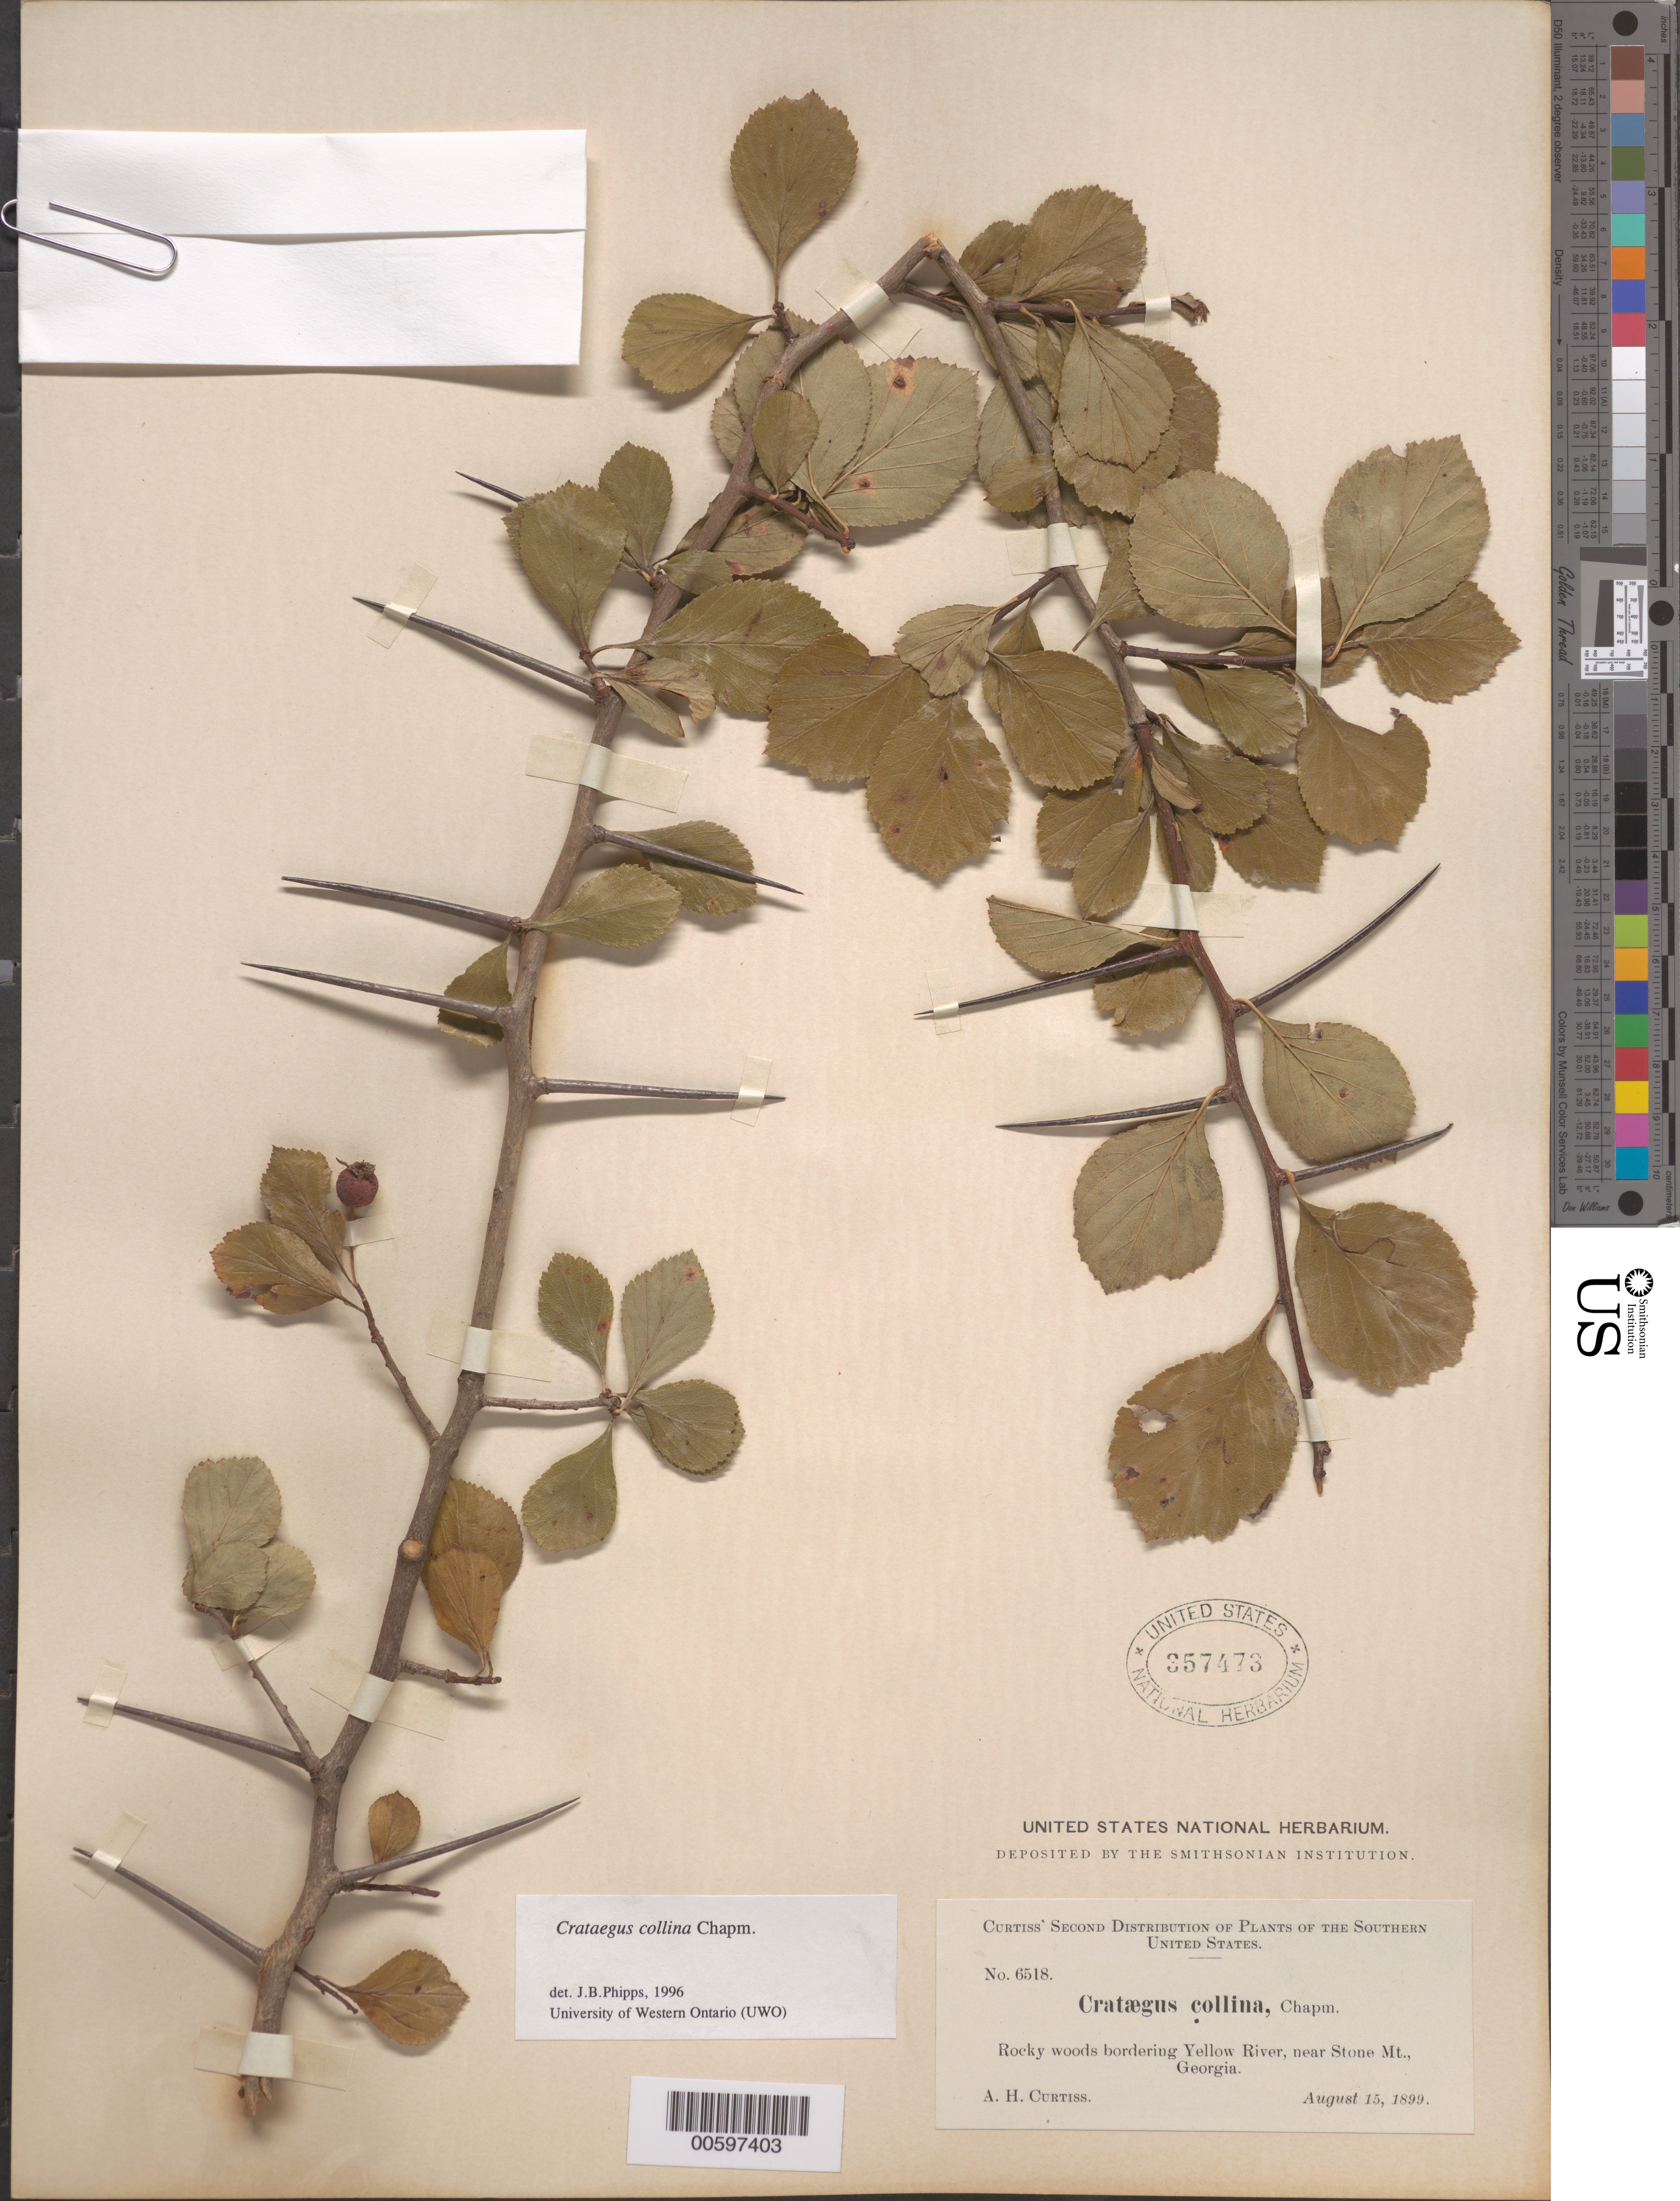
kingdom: Plantae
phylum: Tracheophyta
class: Magnoliopsida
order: Rosales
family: Rosaceae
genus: Crataegus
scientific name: Crataegus collina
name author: Chapm.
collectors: A. H. Curtiss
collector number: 6518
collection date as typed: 15 Aug 1899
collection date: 1899-08-15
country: United States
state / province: Georgia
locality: Bordering Yellow River, near Stone Mtn.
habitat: Rocky woods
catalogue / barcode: US 357473